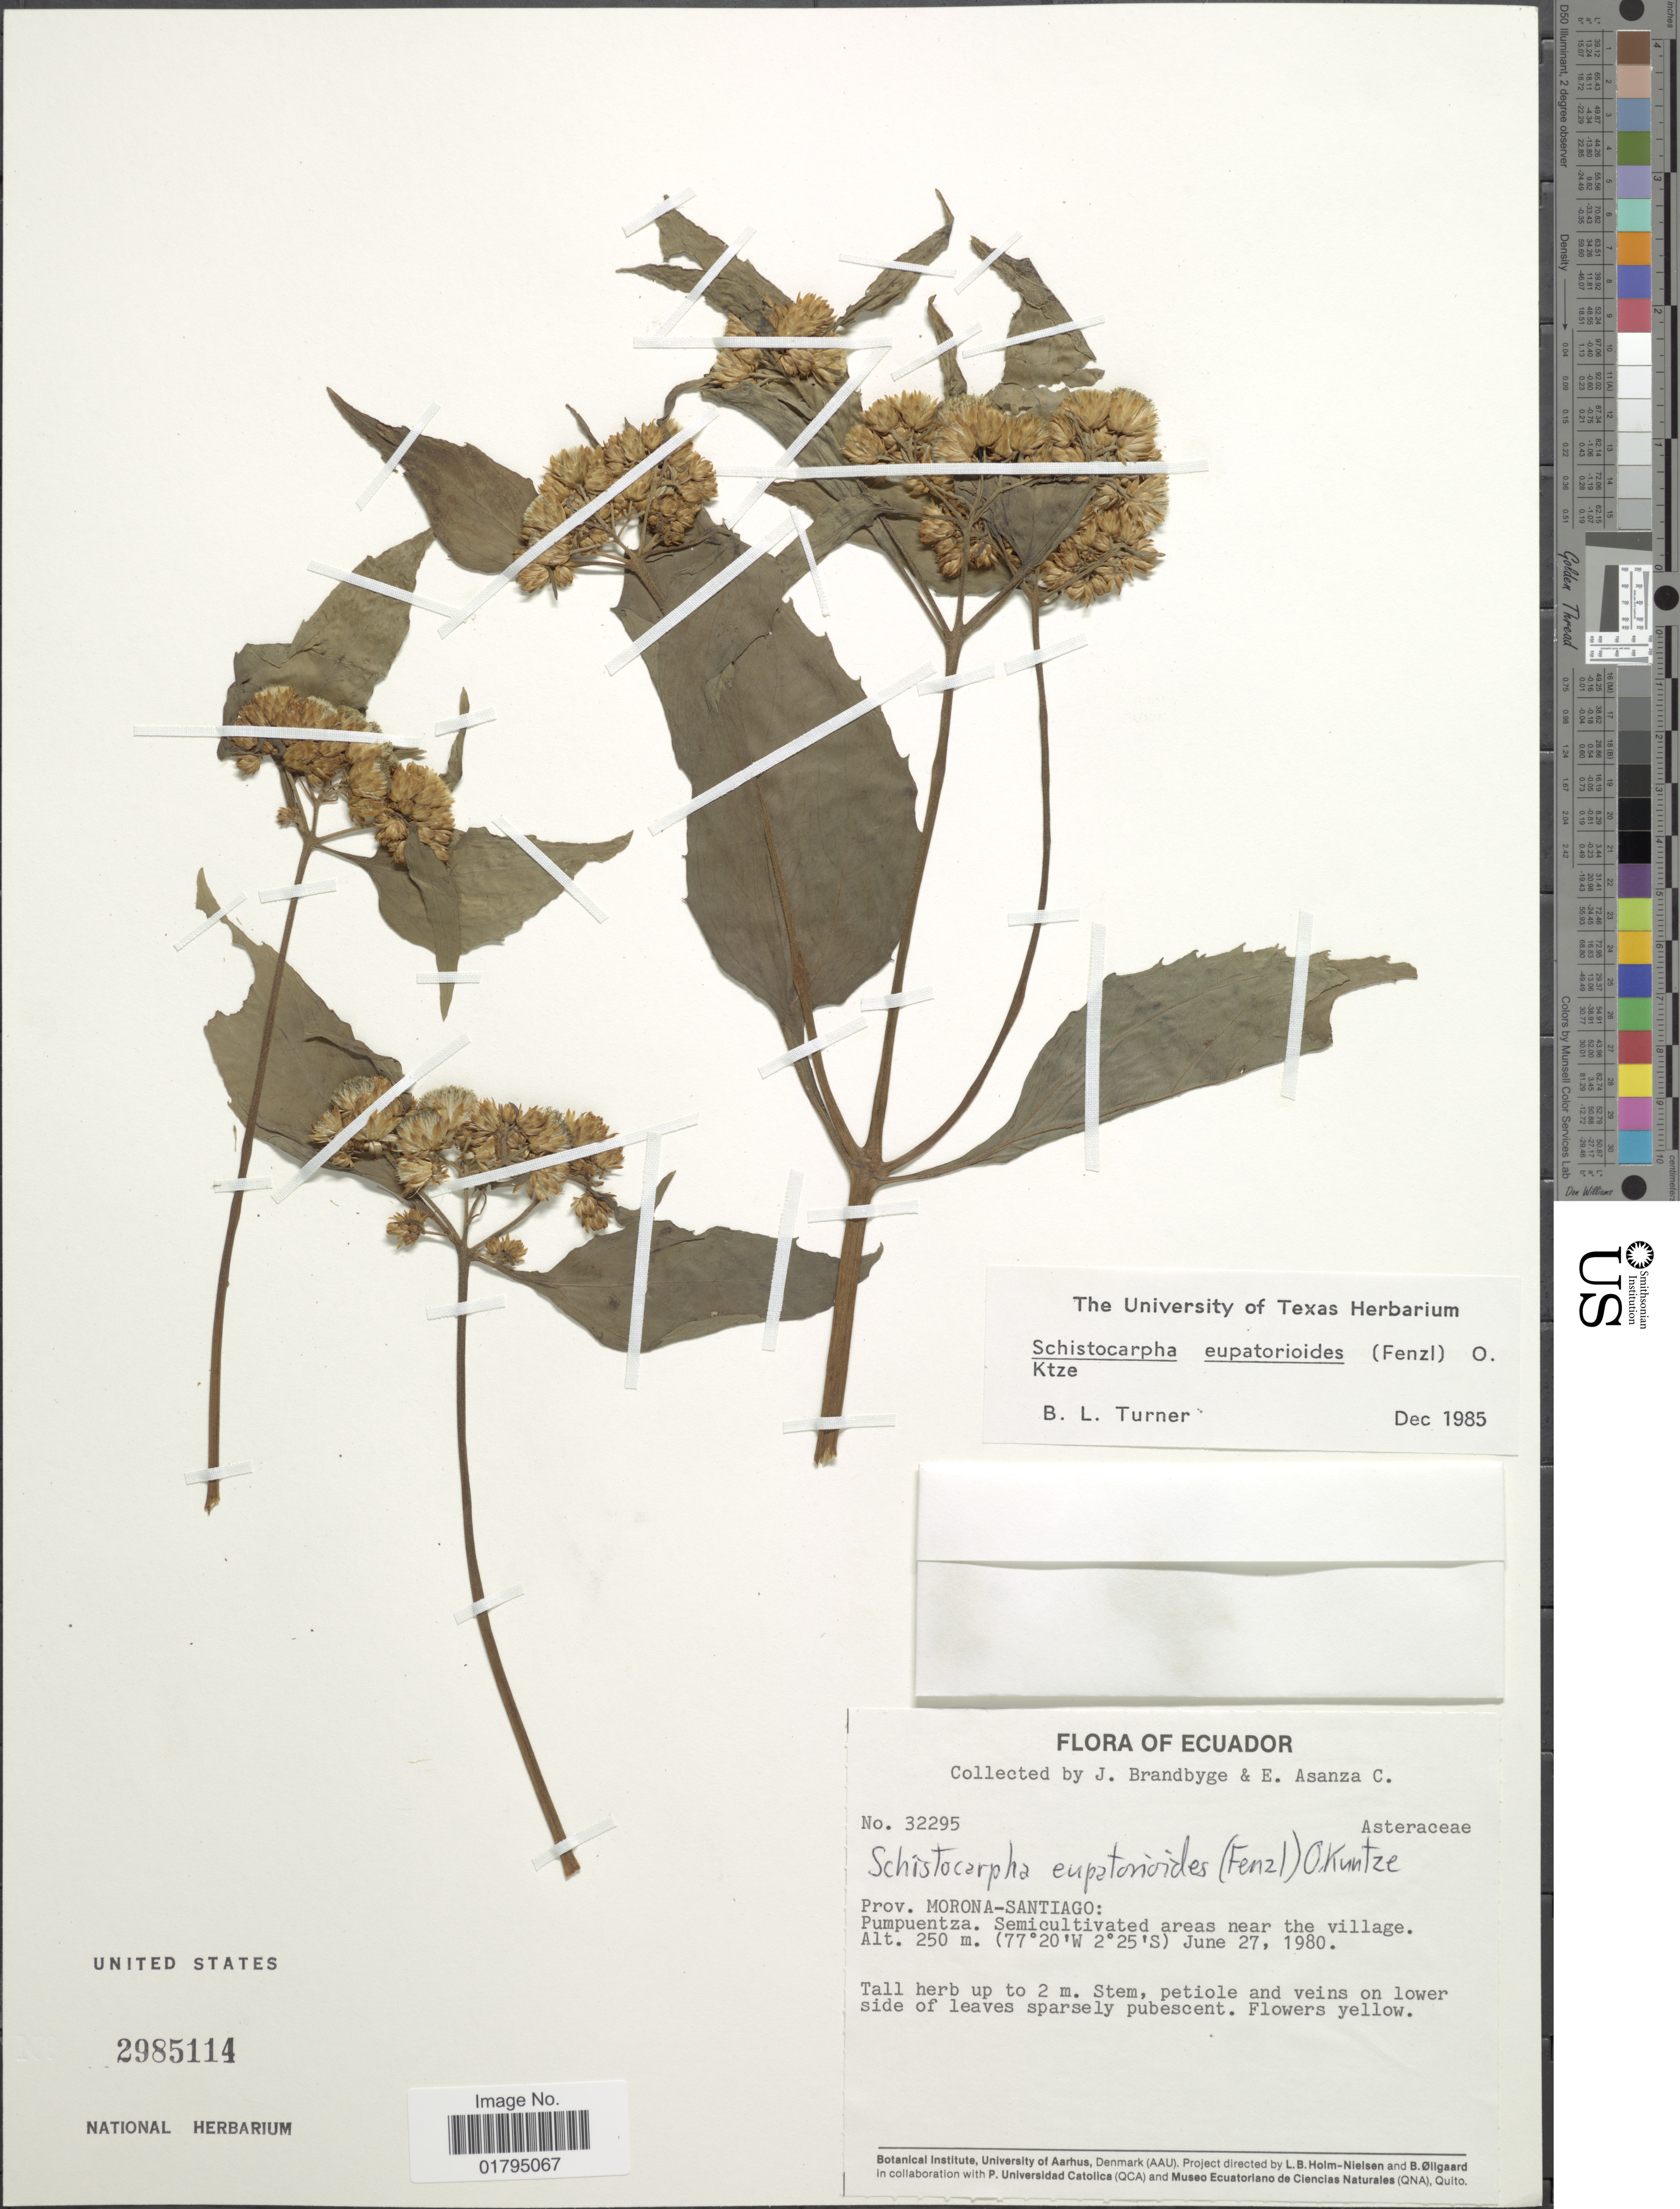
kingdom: Plantae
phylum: Tracheophyta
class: Magnoliopsida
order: Asterales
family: Asteraceae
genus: Schistocarpha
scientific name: Schistocarpha eupatorioides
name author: (Fenzl) Kuntze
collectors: J. Brandbyge & E. Asanza C.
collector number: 32295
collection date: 1980-06-27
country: Ecuador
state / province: Morona-Santiago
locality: Prov. Morona-Santiago: Pumpuentza. Semicultivated areas near the village.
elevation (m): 250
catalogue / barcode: US 2985114